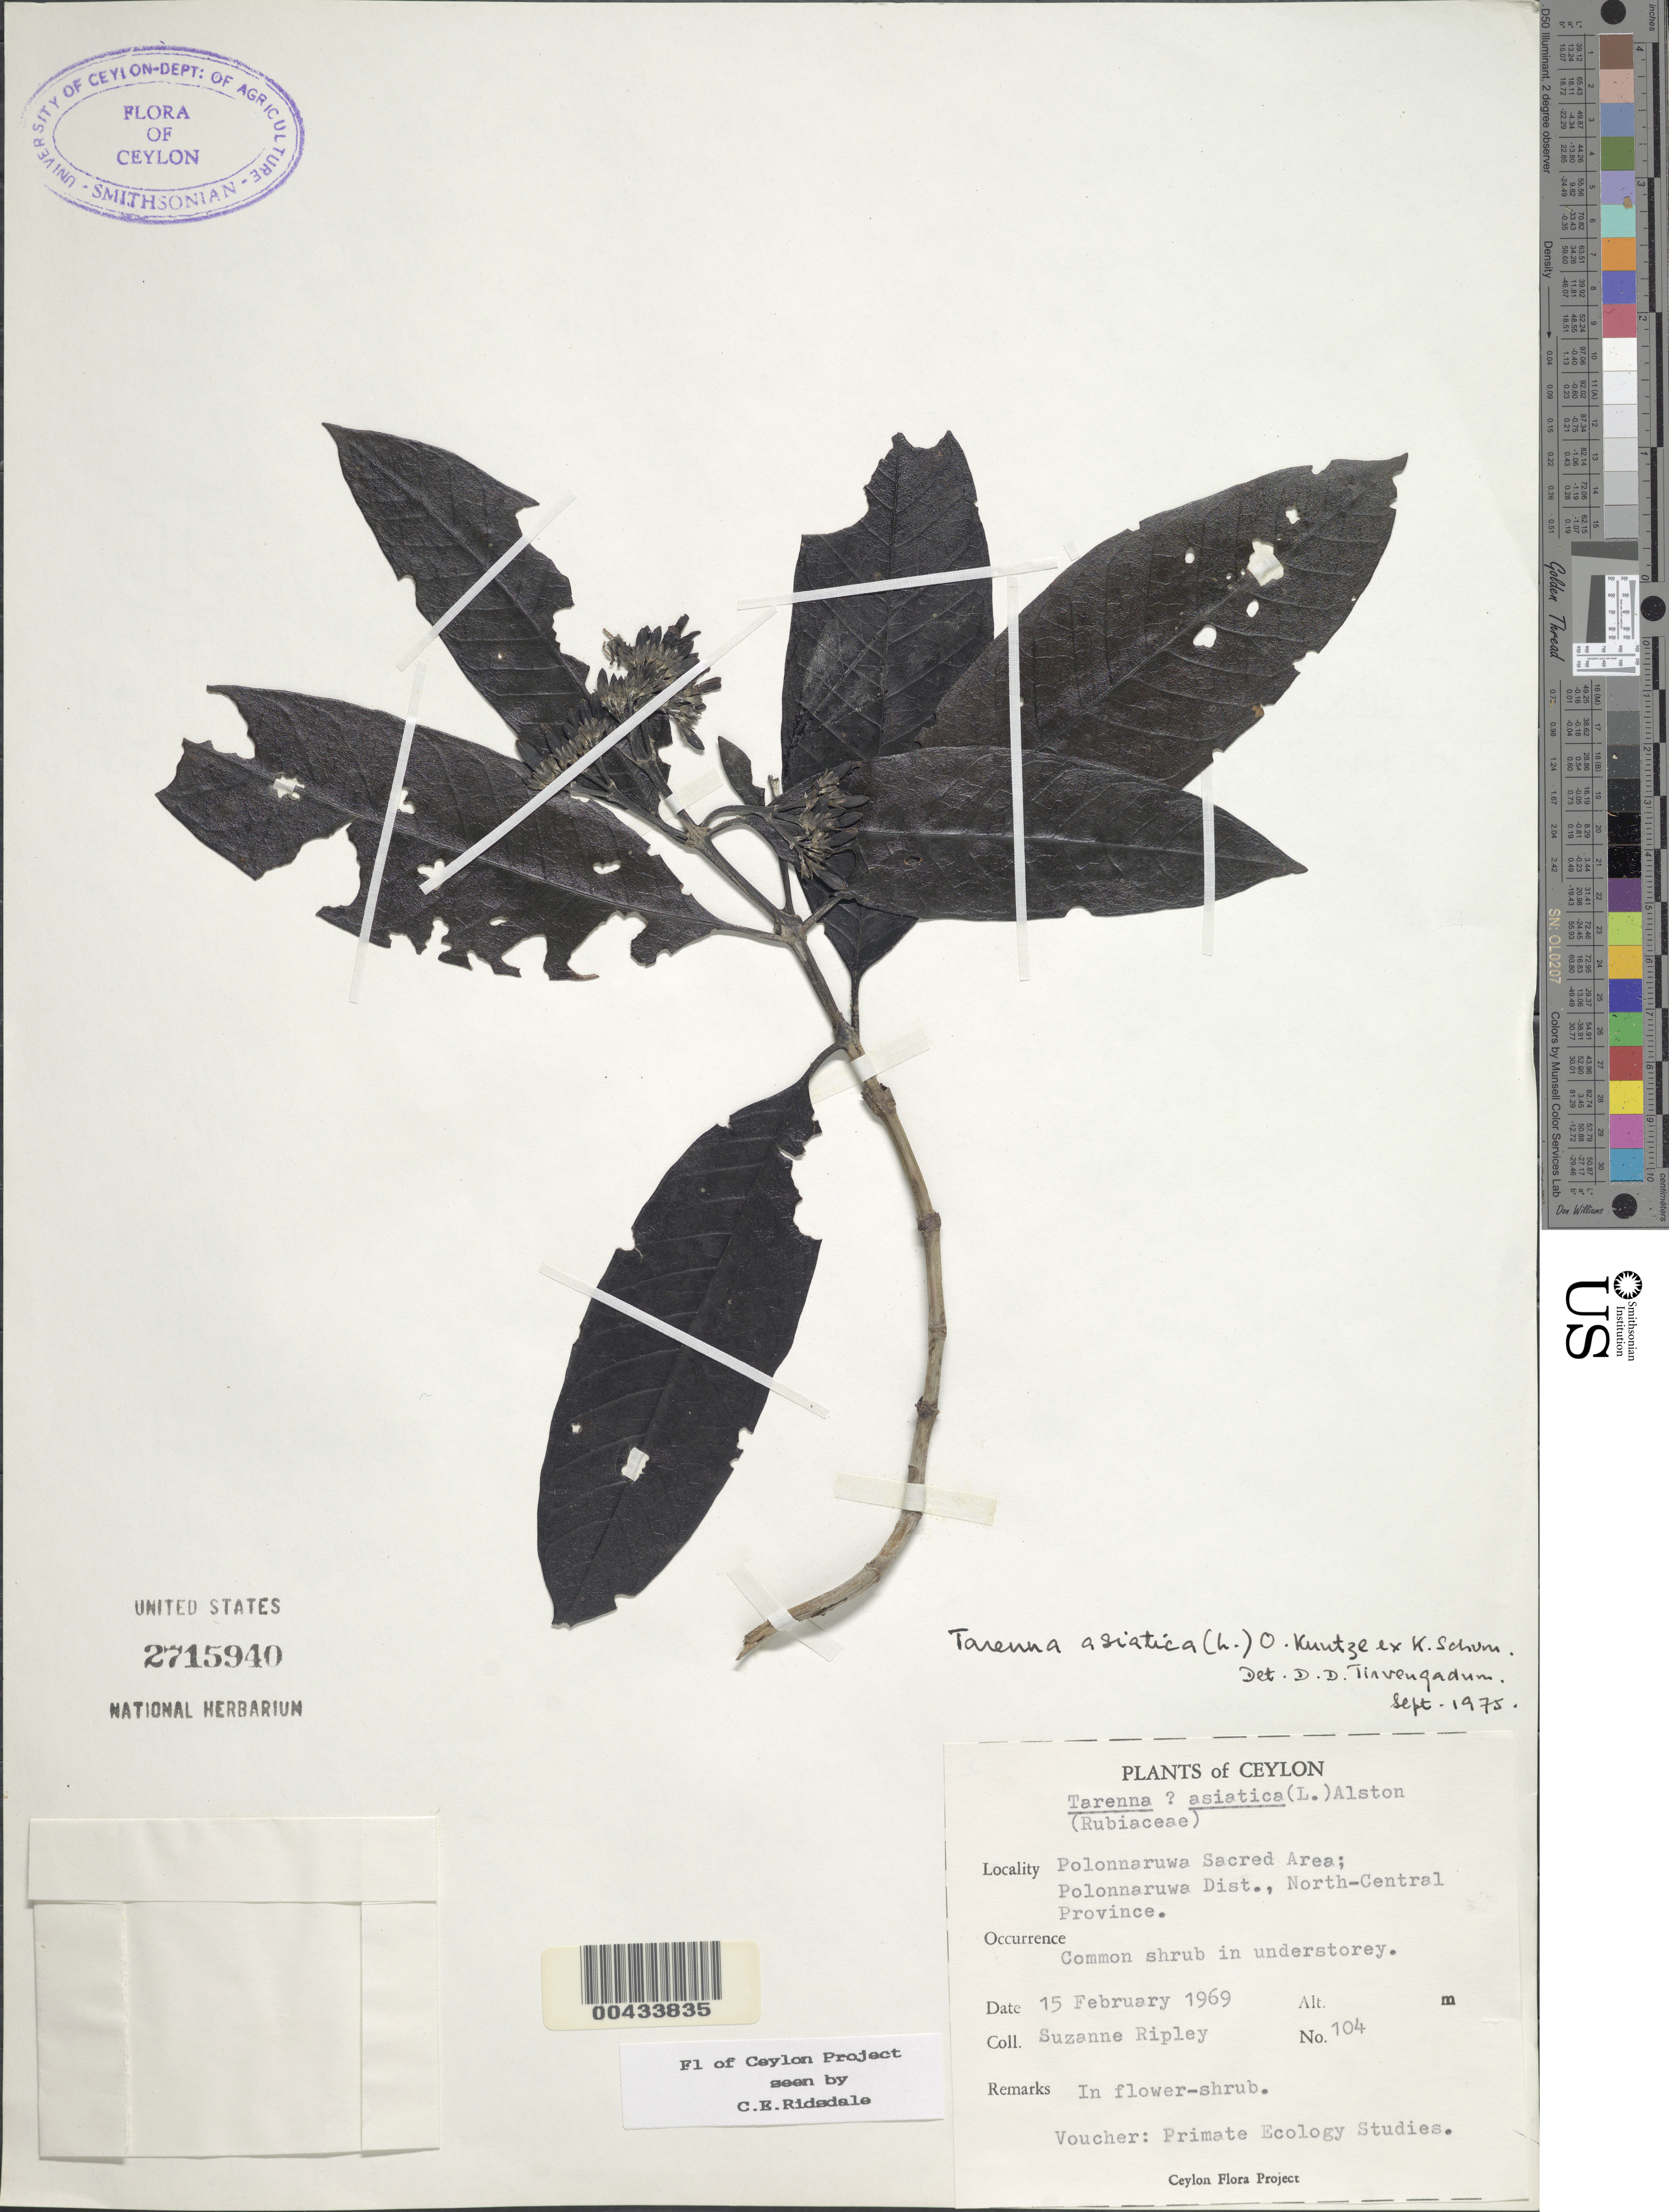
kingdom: Plantae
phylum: Tracheophyta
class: Magnoliopsida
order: Gentianales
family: Rubiaceae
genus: Tarenna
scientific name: Tarenna asiatica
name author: (L.) Kuntze ex K. Schum.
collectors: S. Ripley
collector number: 104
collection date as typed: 15 Feb 1969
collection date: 1969-02-15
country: Sri Lanka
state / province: North Central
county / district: Polonnaruwa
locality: Polonnaruwa Sacred Area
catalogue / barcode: US 2715940